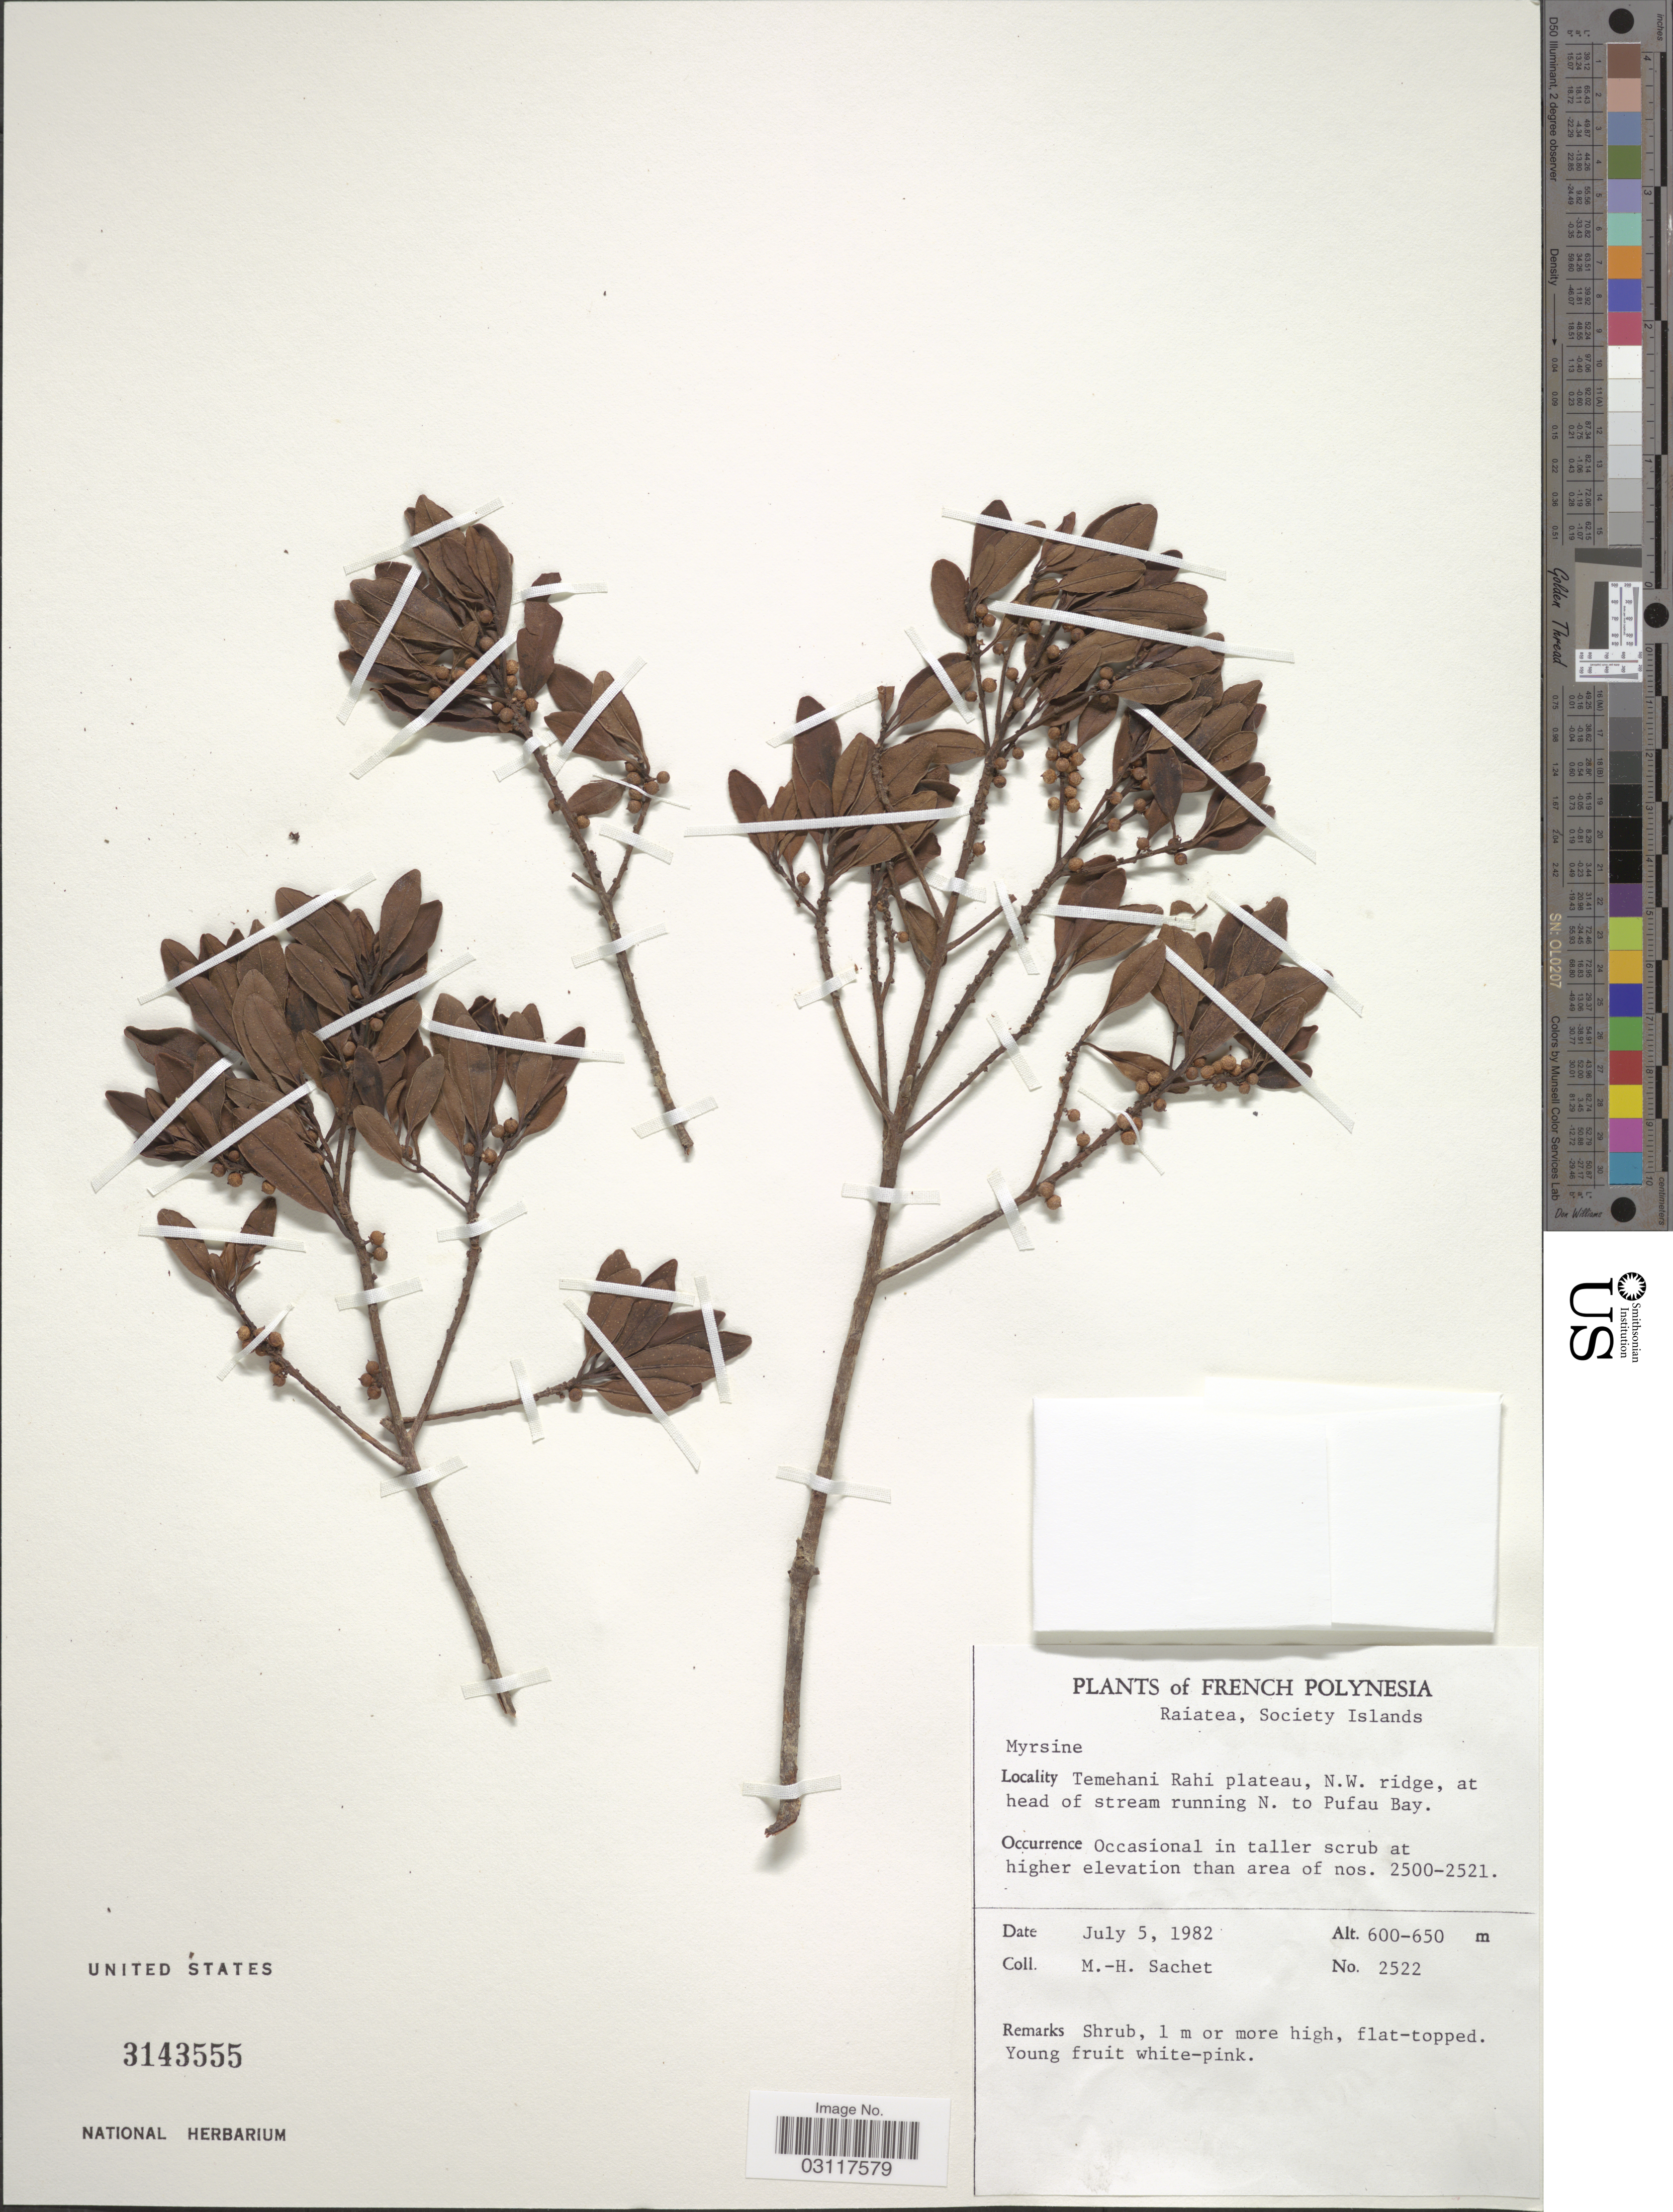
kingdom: Plantae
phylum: Tracheophyta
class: Magnoliopsida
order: Ericales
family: Primulaceae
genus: Myrsine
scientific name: Myrsine sp.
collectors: M.-H. Sachet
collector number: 2522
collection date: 1982-07-05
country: French Polynesia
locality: Raiatea, Society Islands, Temehani Rahi plateau, N.W. ridge, at head of stream running N. to Pufau Bay.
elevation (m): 600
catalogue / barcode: US 3143555